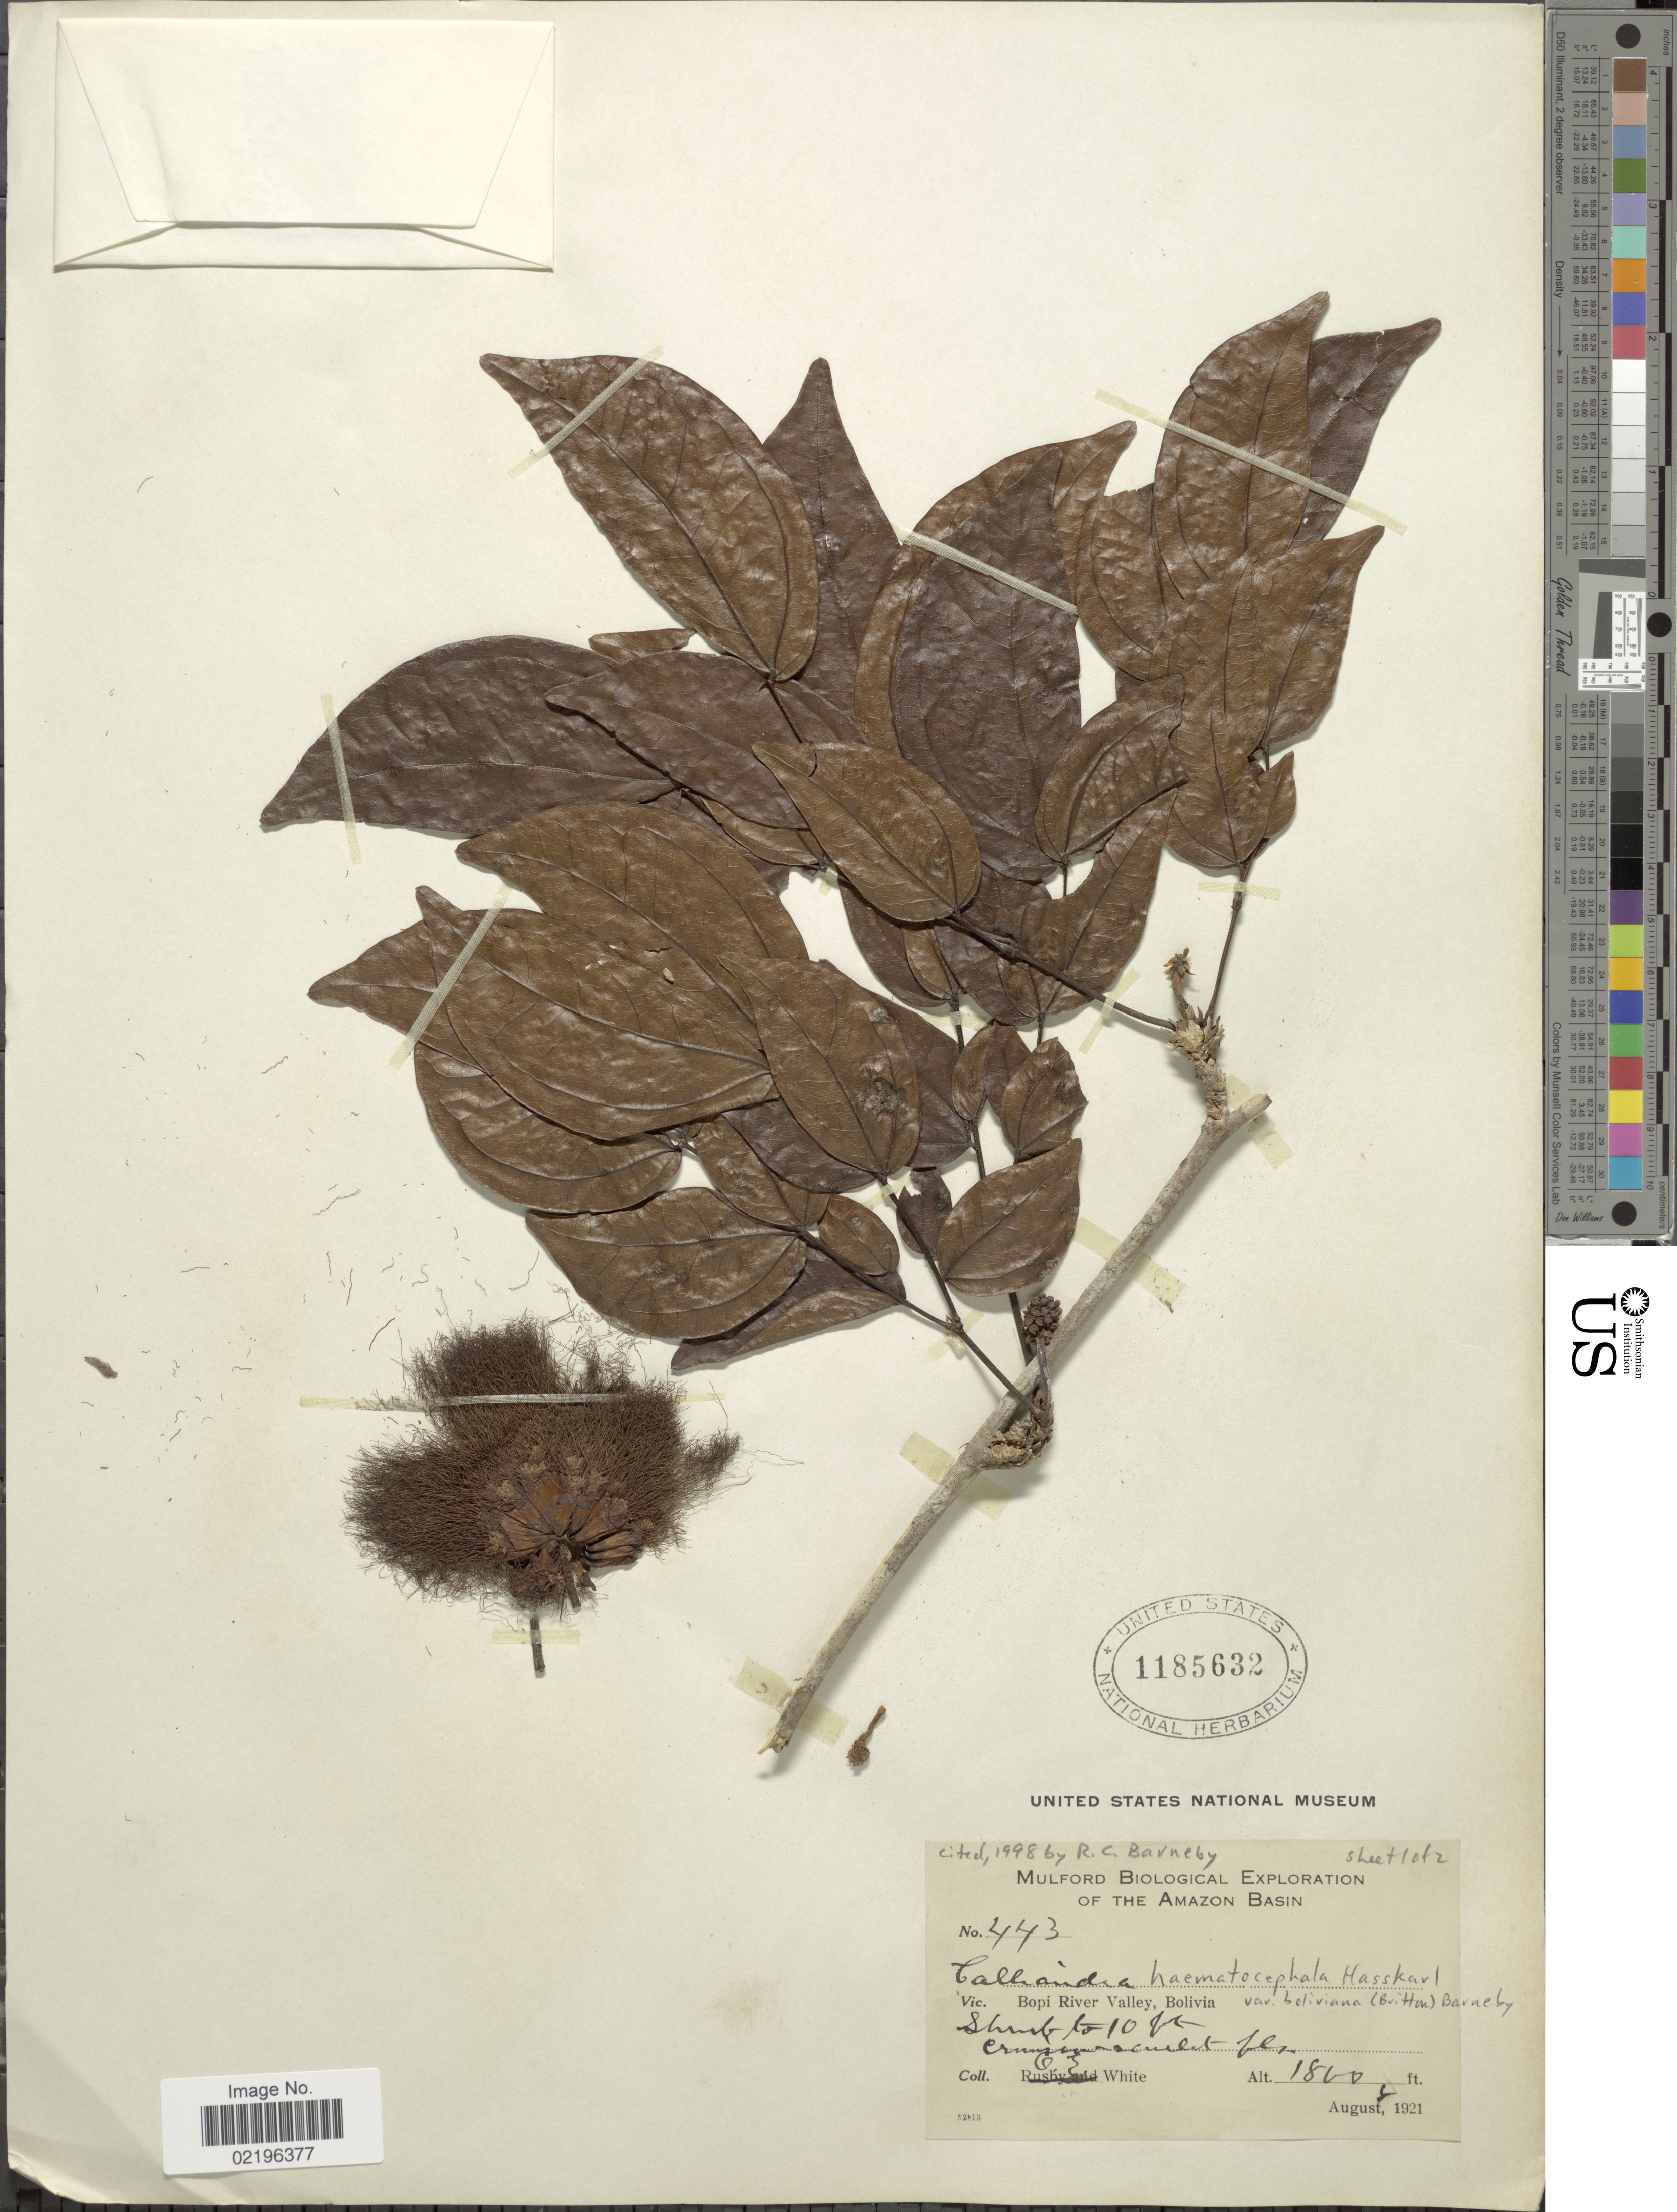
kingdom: Plantae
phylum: Tracheophyta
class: Magnoliopsida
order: Fabales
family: Fabaceae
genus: Calliandra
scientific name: Calliandra haematocephala var. boliviana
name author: (Britton) Barneby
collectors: O. E. White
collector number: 443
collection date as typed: August 8, 1921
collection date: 1921-08-08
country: Bolivia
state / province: La Paz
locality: Bopi River Valley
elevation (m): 549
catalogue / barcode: US 1185632